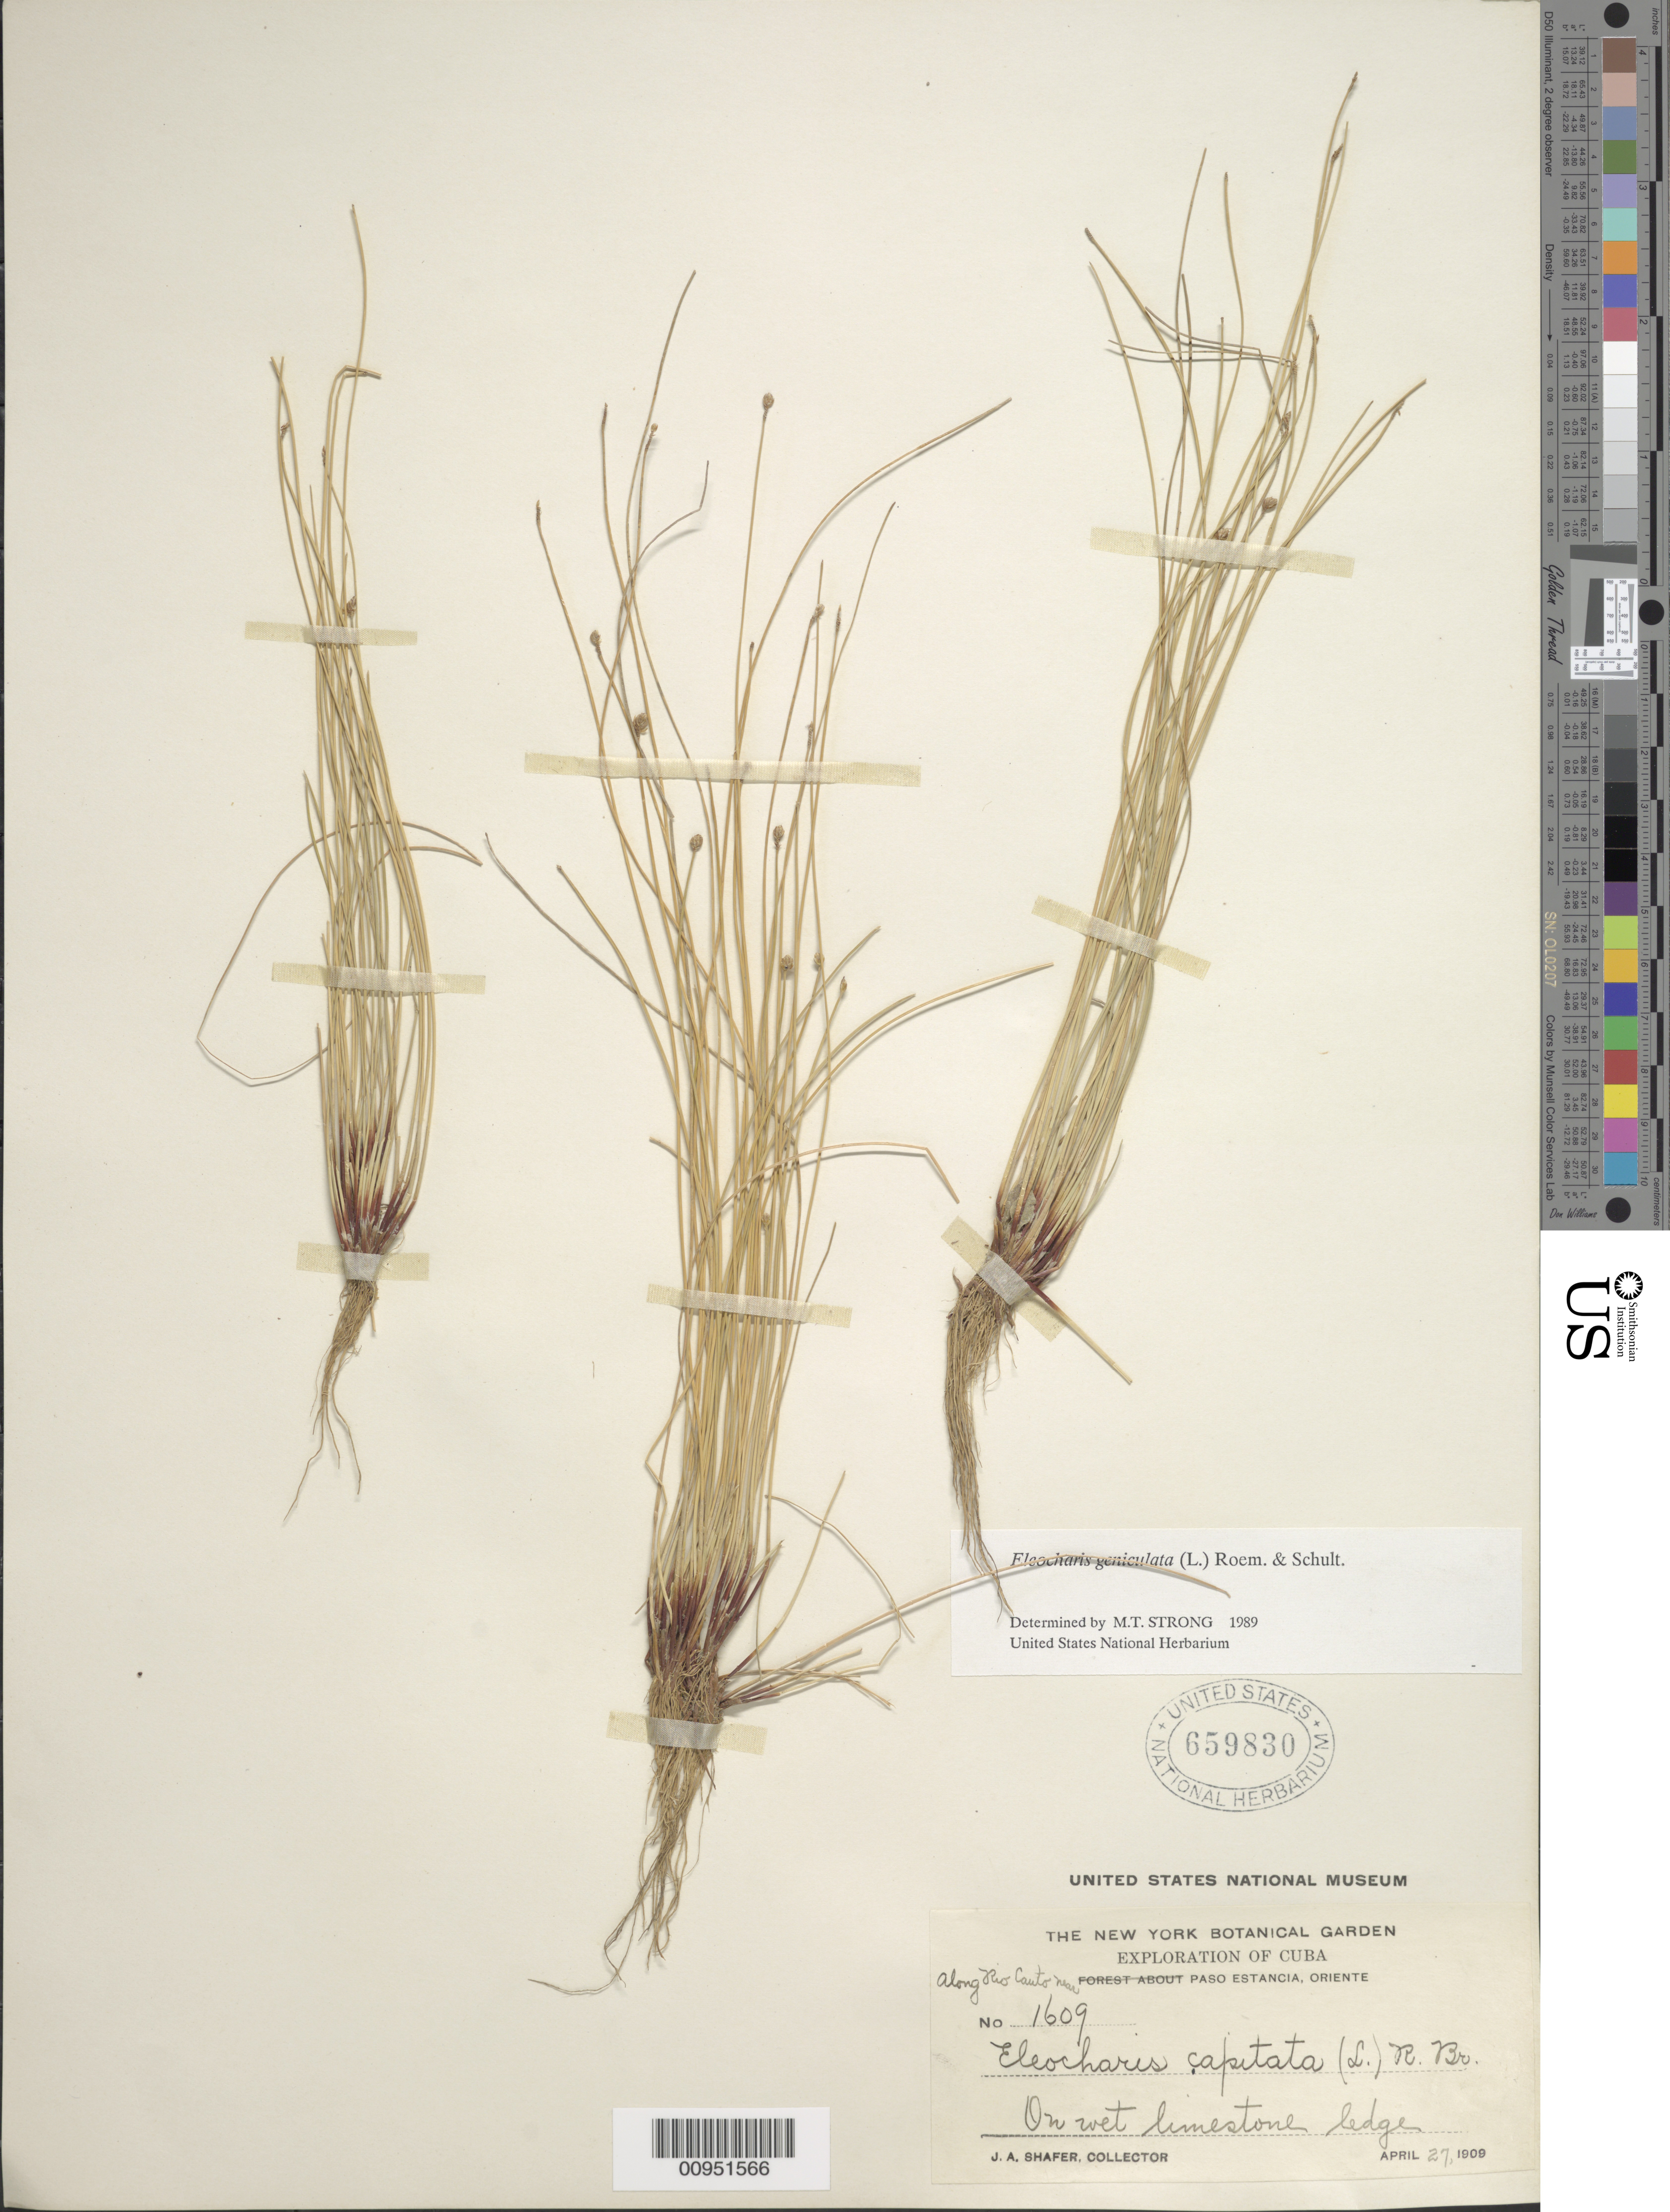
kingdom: Plantae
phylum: Tracheophyta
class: Liliopsida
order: Poales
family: Cyperaceae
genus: Eleocharis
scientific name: Eleocharis geniculata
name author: (L.) Roem. & Schult.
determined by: Strong, M. T., (US), Smithsonian Institution - National Museum of Natural History (UNITED STATES)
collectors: J. A. Shafer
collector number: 1609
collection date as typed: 27 Apr 1909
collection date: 1909-04-27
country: Cuba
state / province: Granma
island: Cuba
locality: Along Rio Cauto near Paso Estancia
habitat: On wet limestone ledge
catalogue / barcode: US 659830